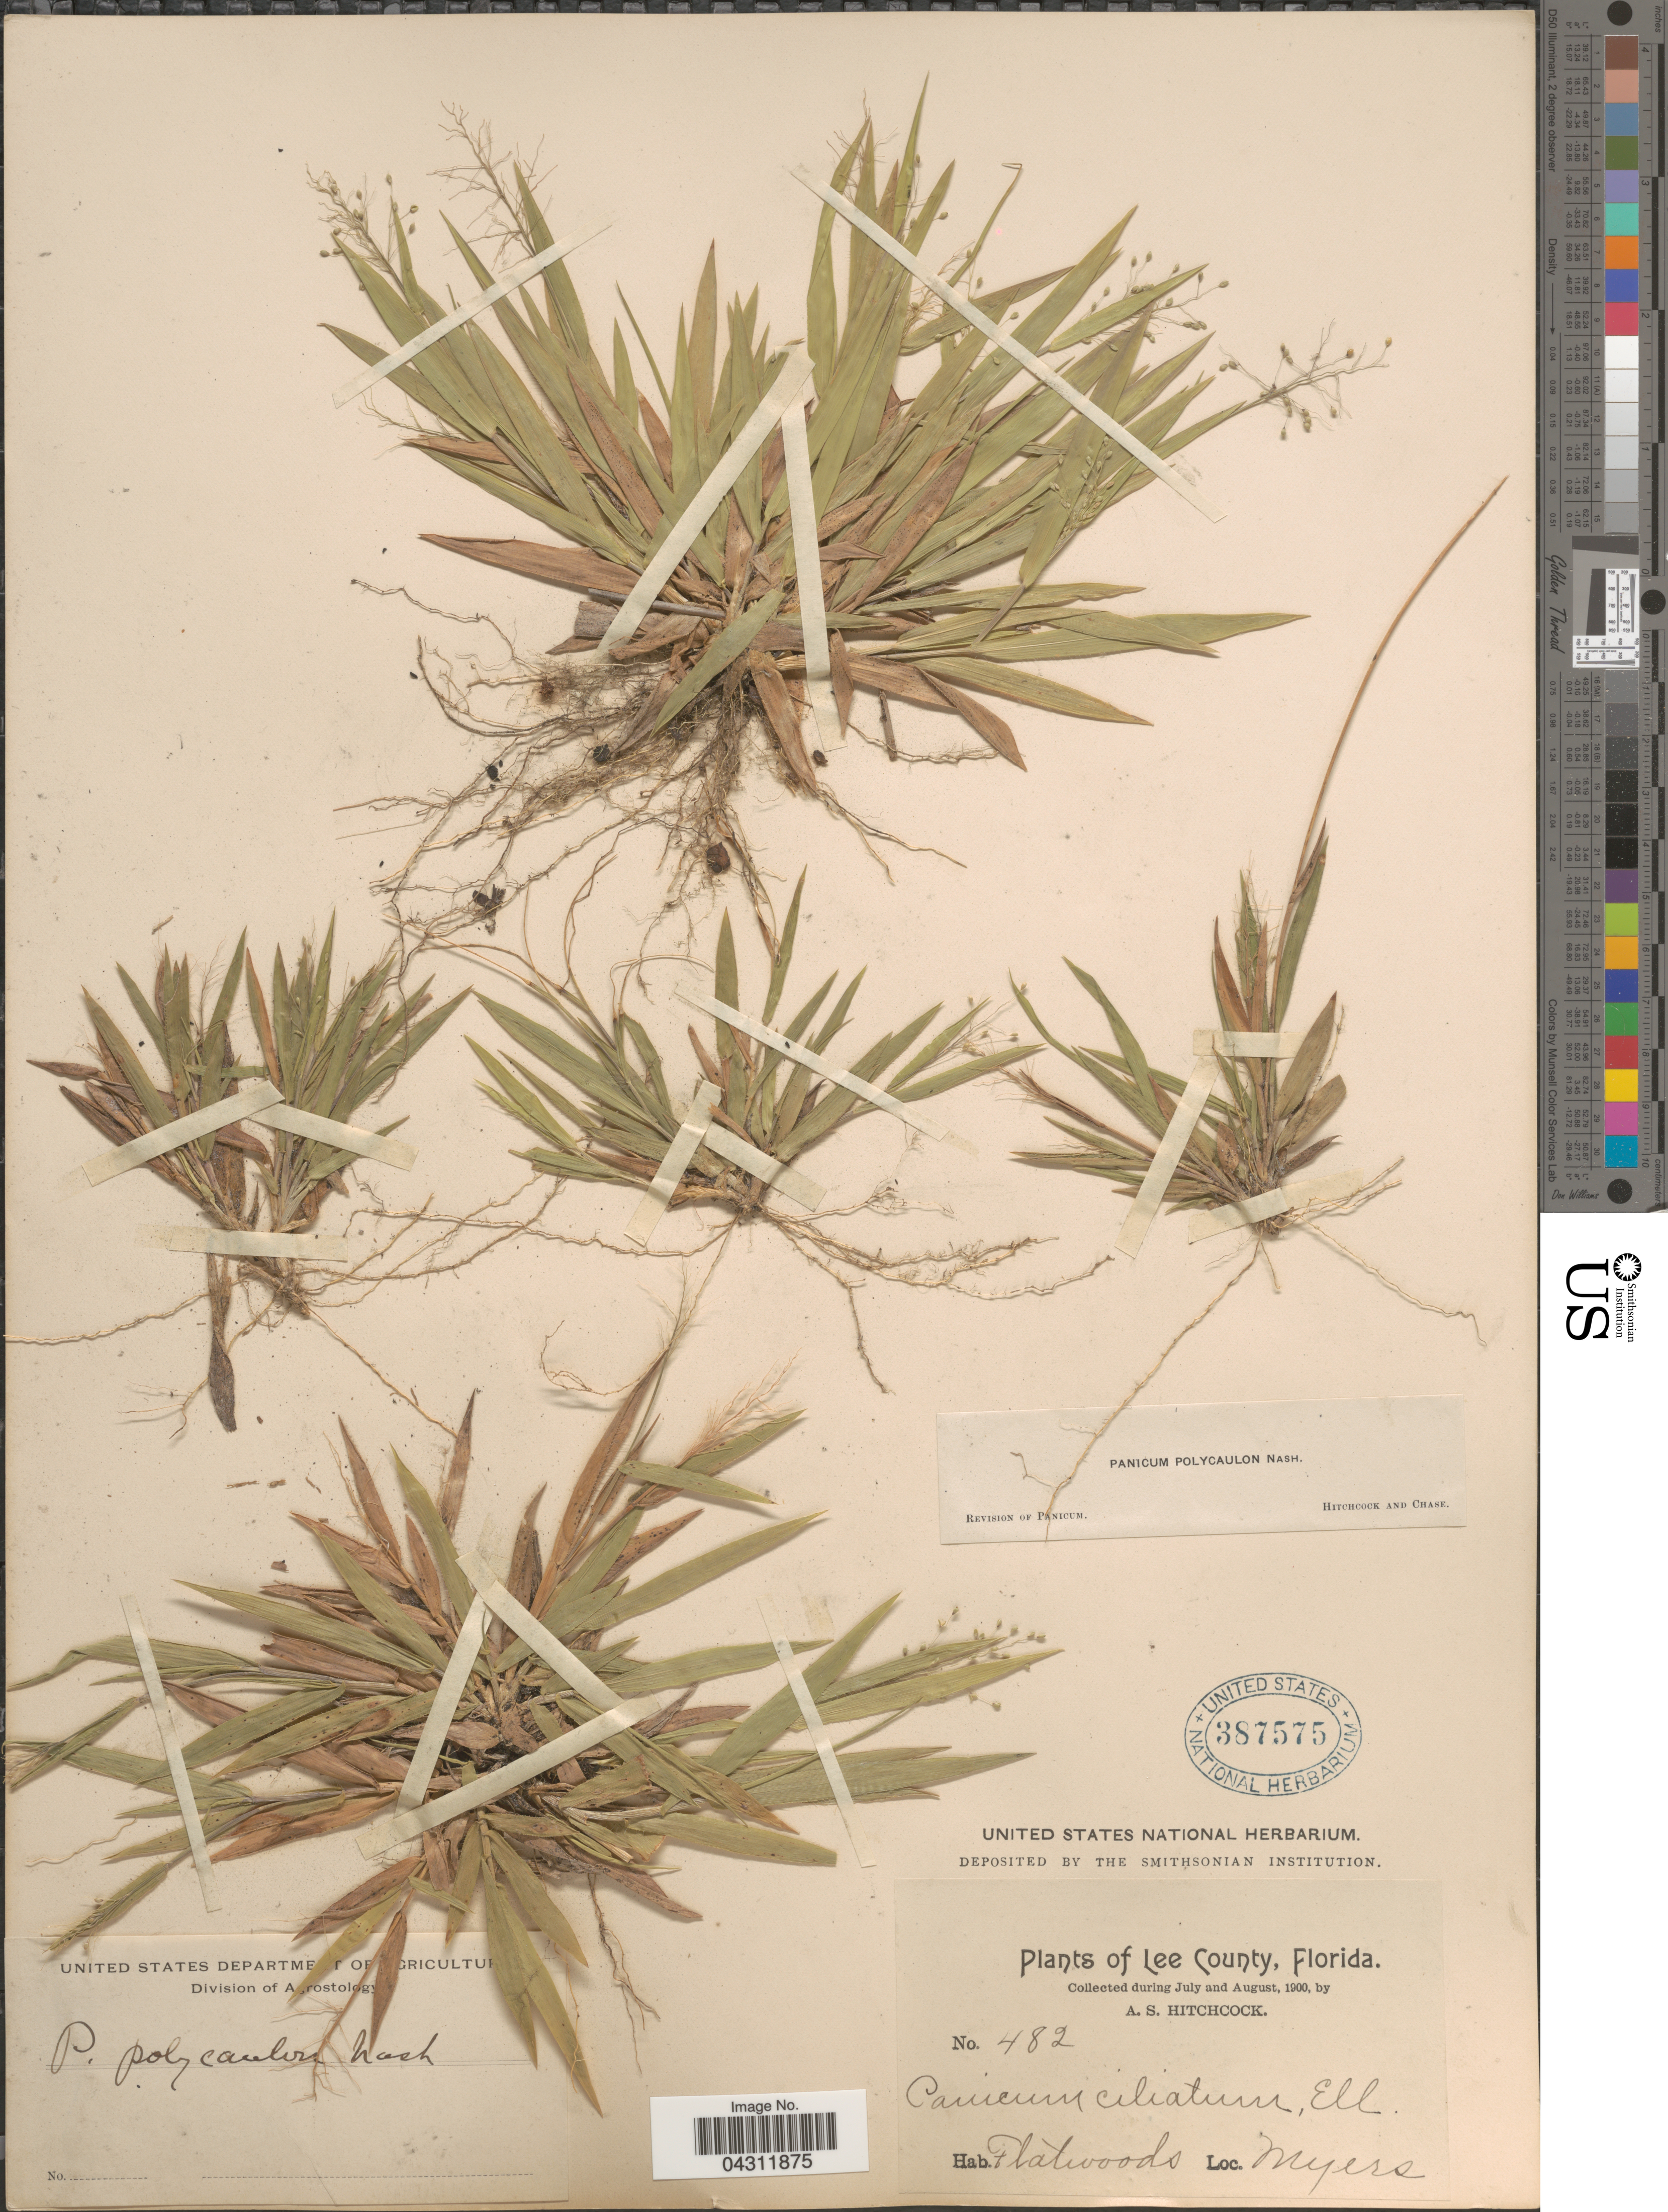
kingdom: Plantae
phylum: Tracheophyta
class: Liliopsida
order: Poales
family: Poaceae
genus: Dichanthelium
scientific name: Dichanthelium strigosum var. glabrescens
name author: (Griseb.) Freckmann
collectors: A. S. Hitchcock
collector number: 482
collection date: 1900-07/1900-08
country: United States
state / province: Florida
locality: Lee County. Flatwoods. Myers.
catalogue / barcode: US 387575